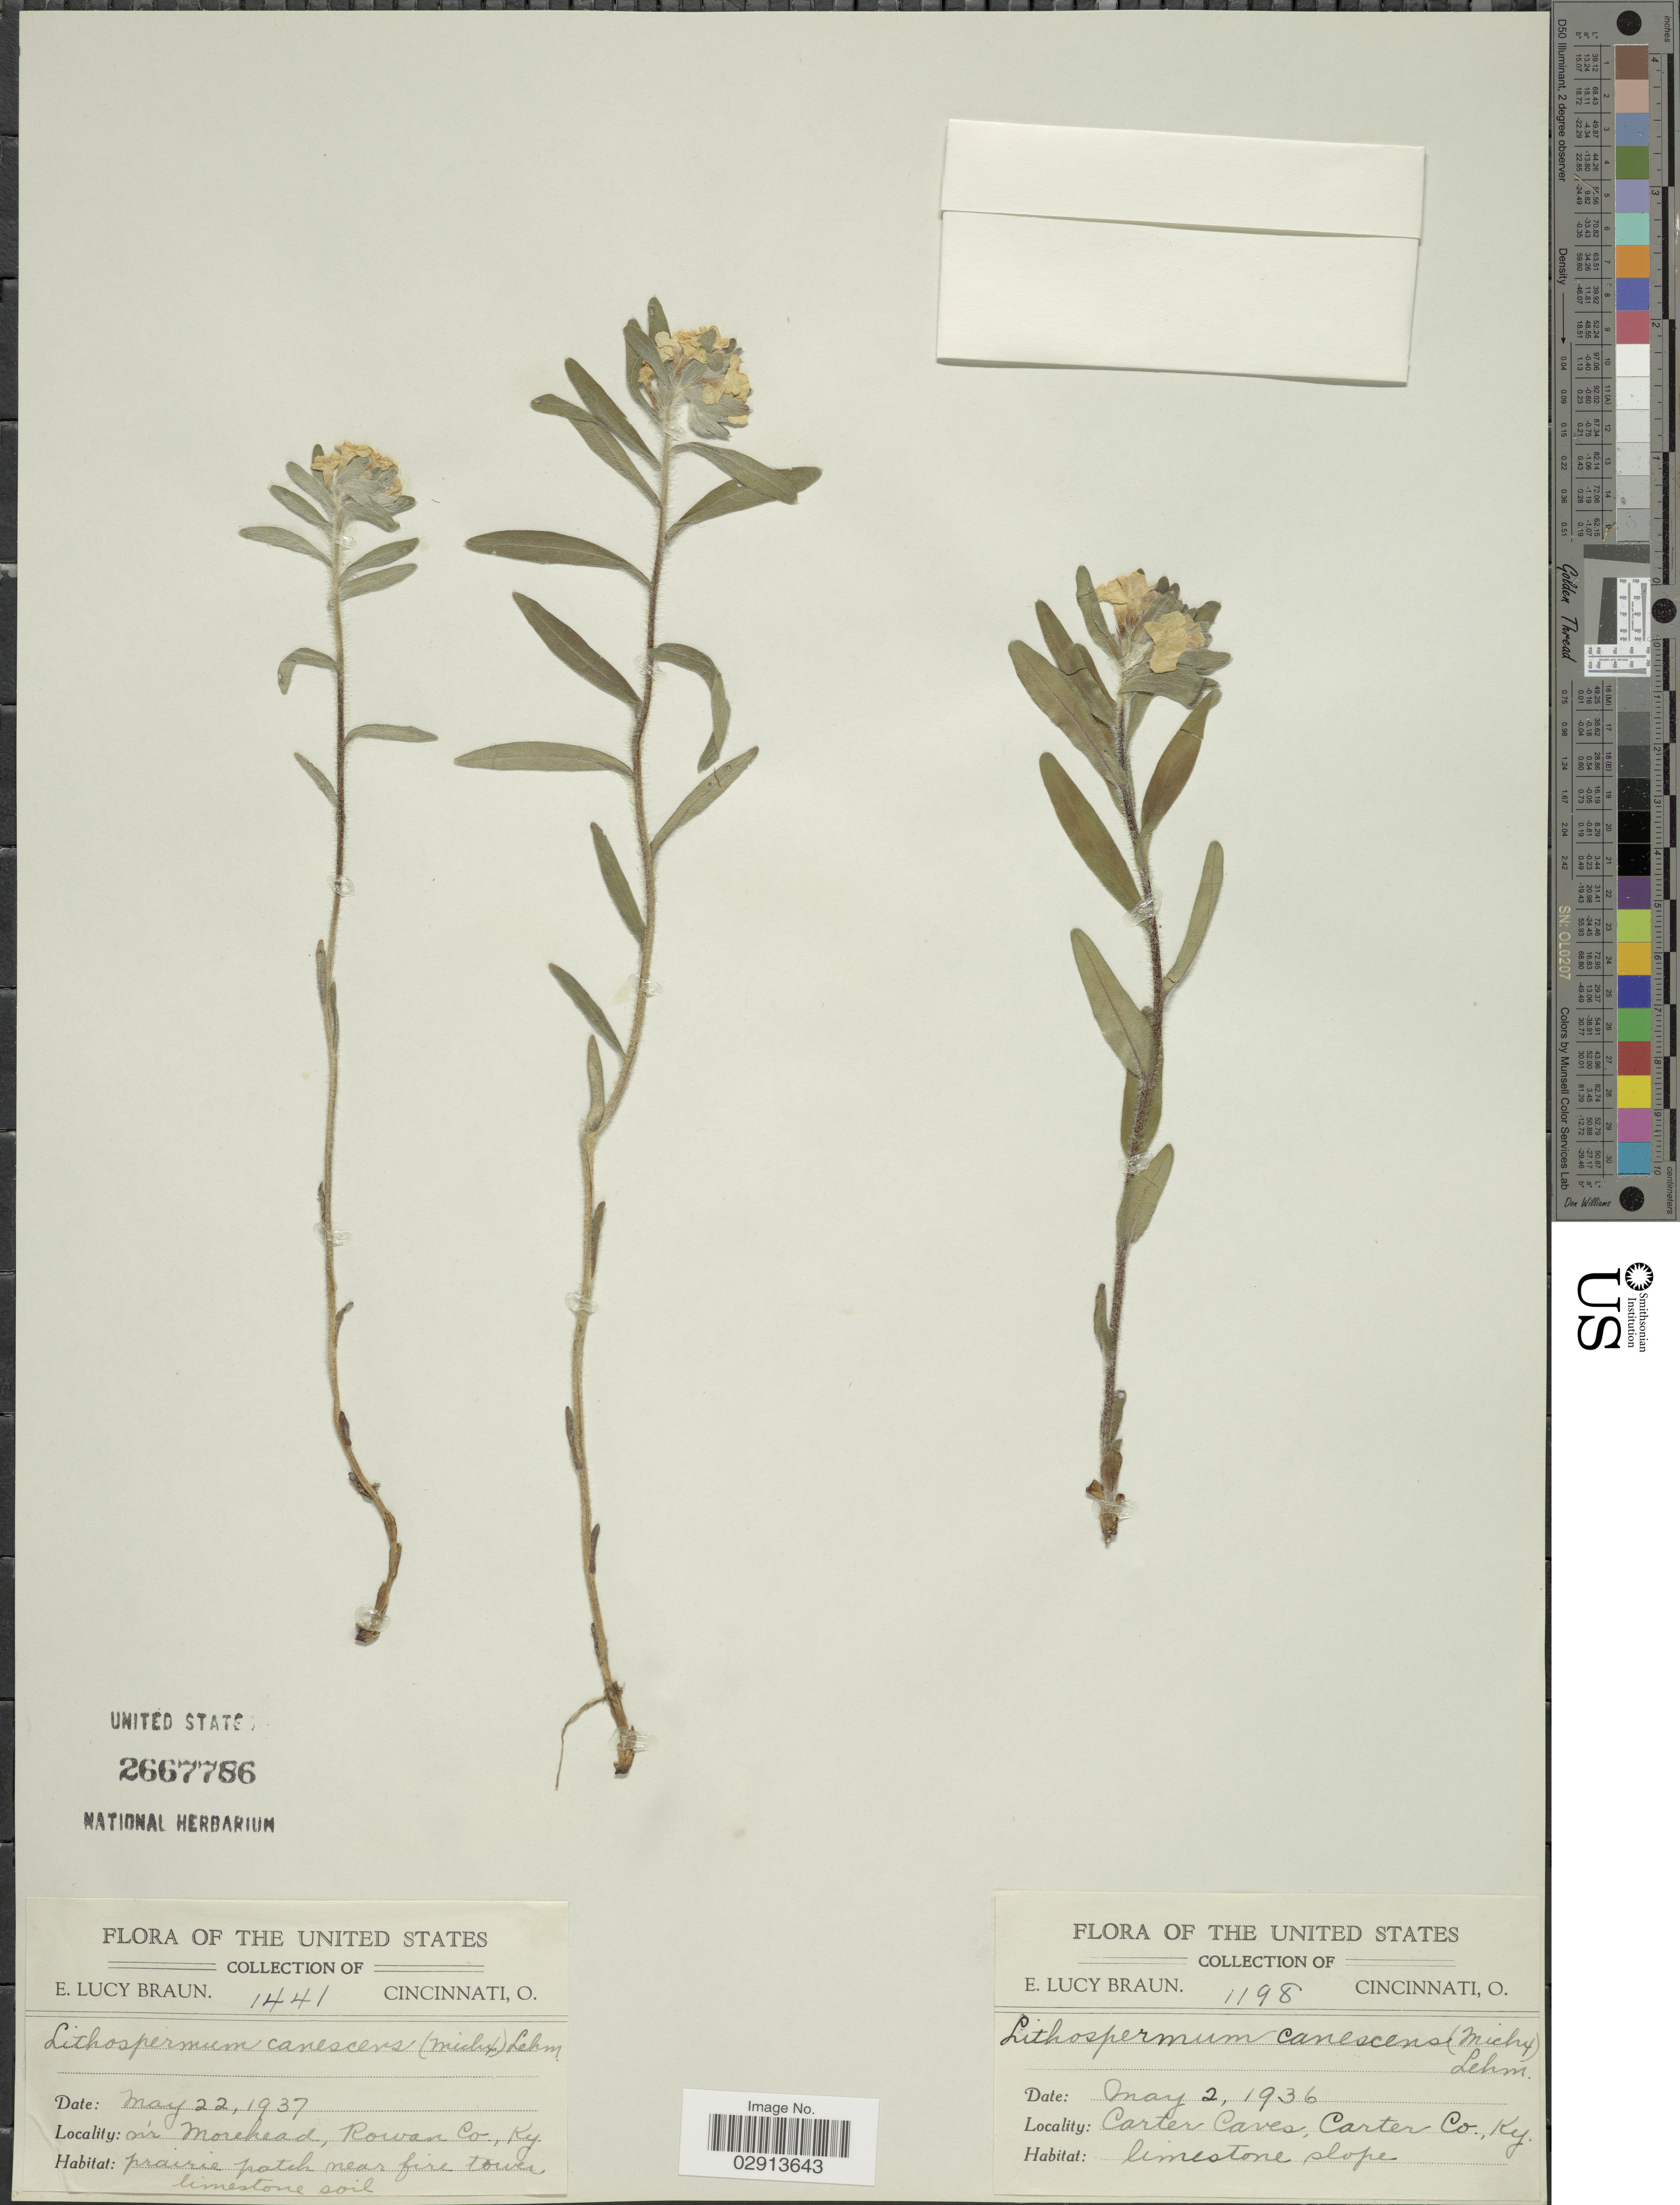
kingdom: Plantae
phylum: Tracheophyta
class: Magnoliopsida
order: Boraginales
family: Boraginaceae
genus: Lithospermum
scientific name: Lithospermum canescens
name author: (Michx.) Lehm.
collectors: E. L. Braun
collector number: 1198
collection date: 1936-05-02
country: United States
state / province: Kentucky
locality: Carter Caves, Carter Co.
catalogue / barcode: US 2667786-2